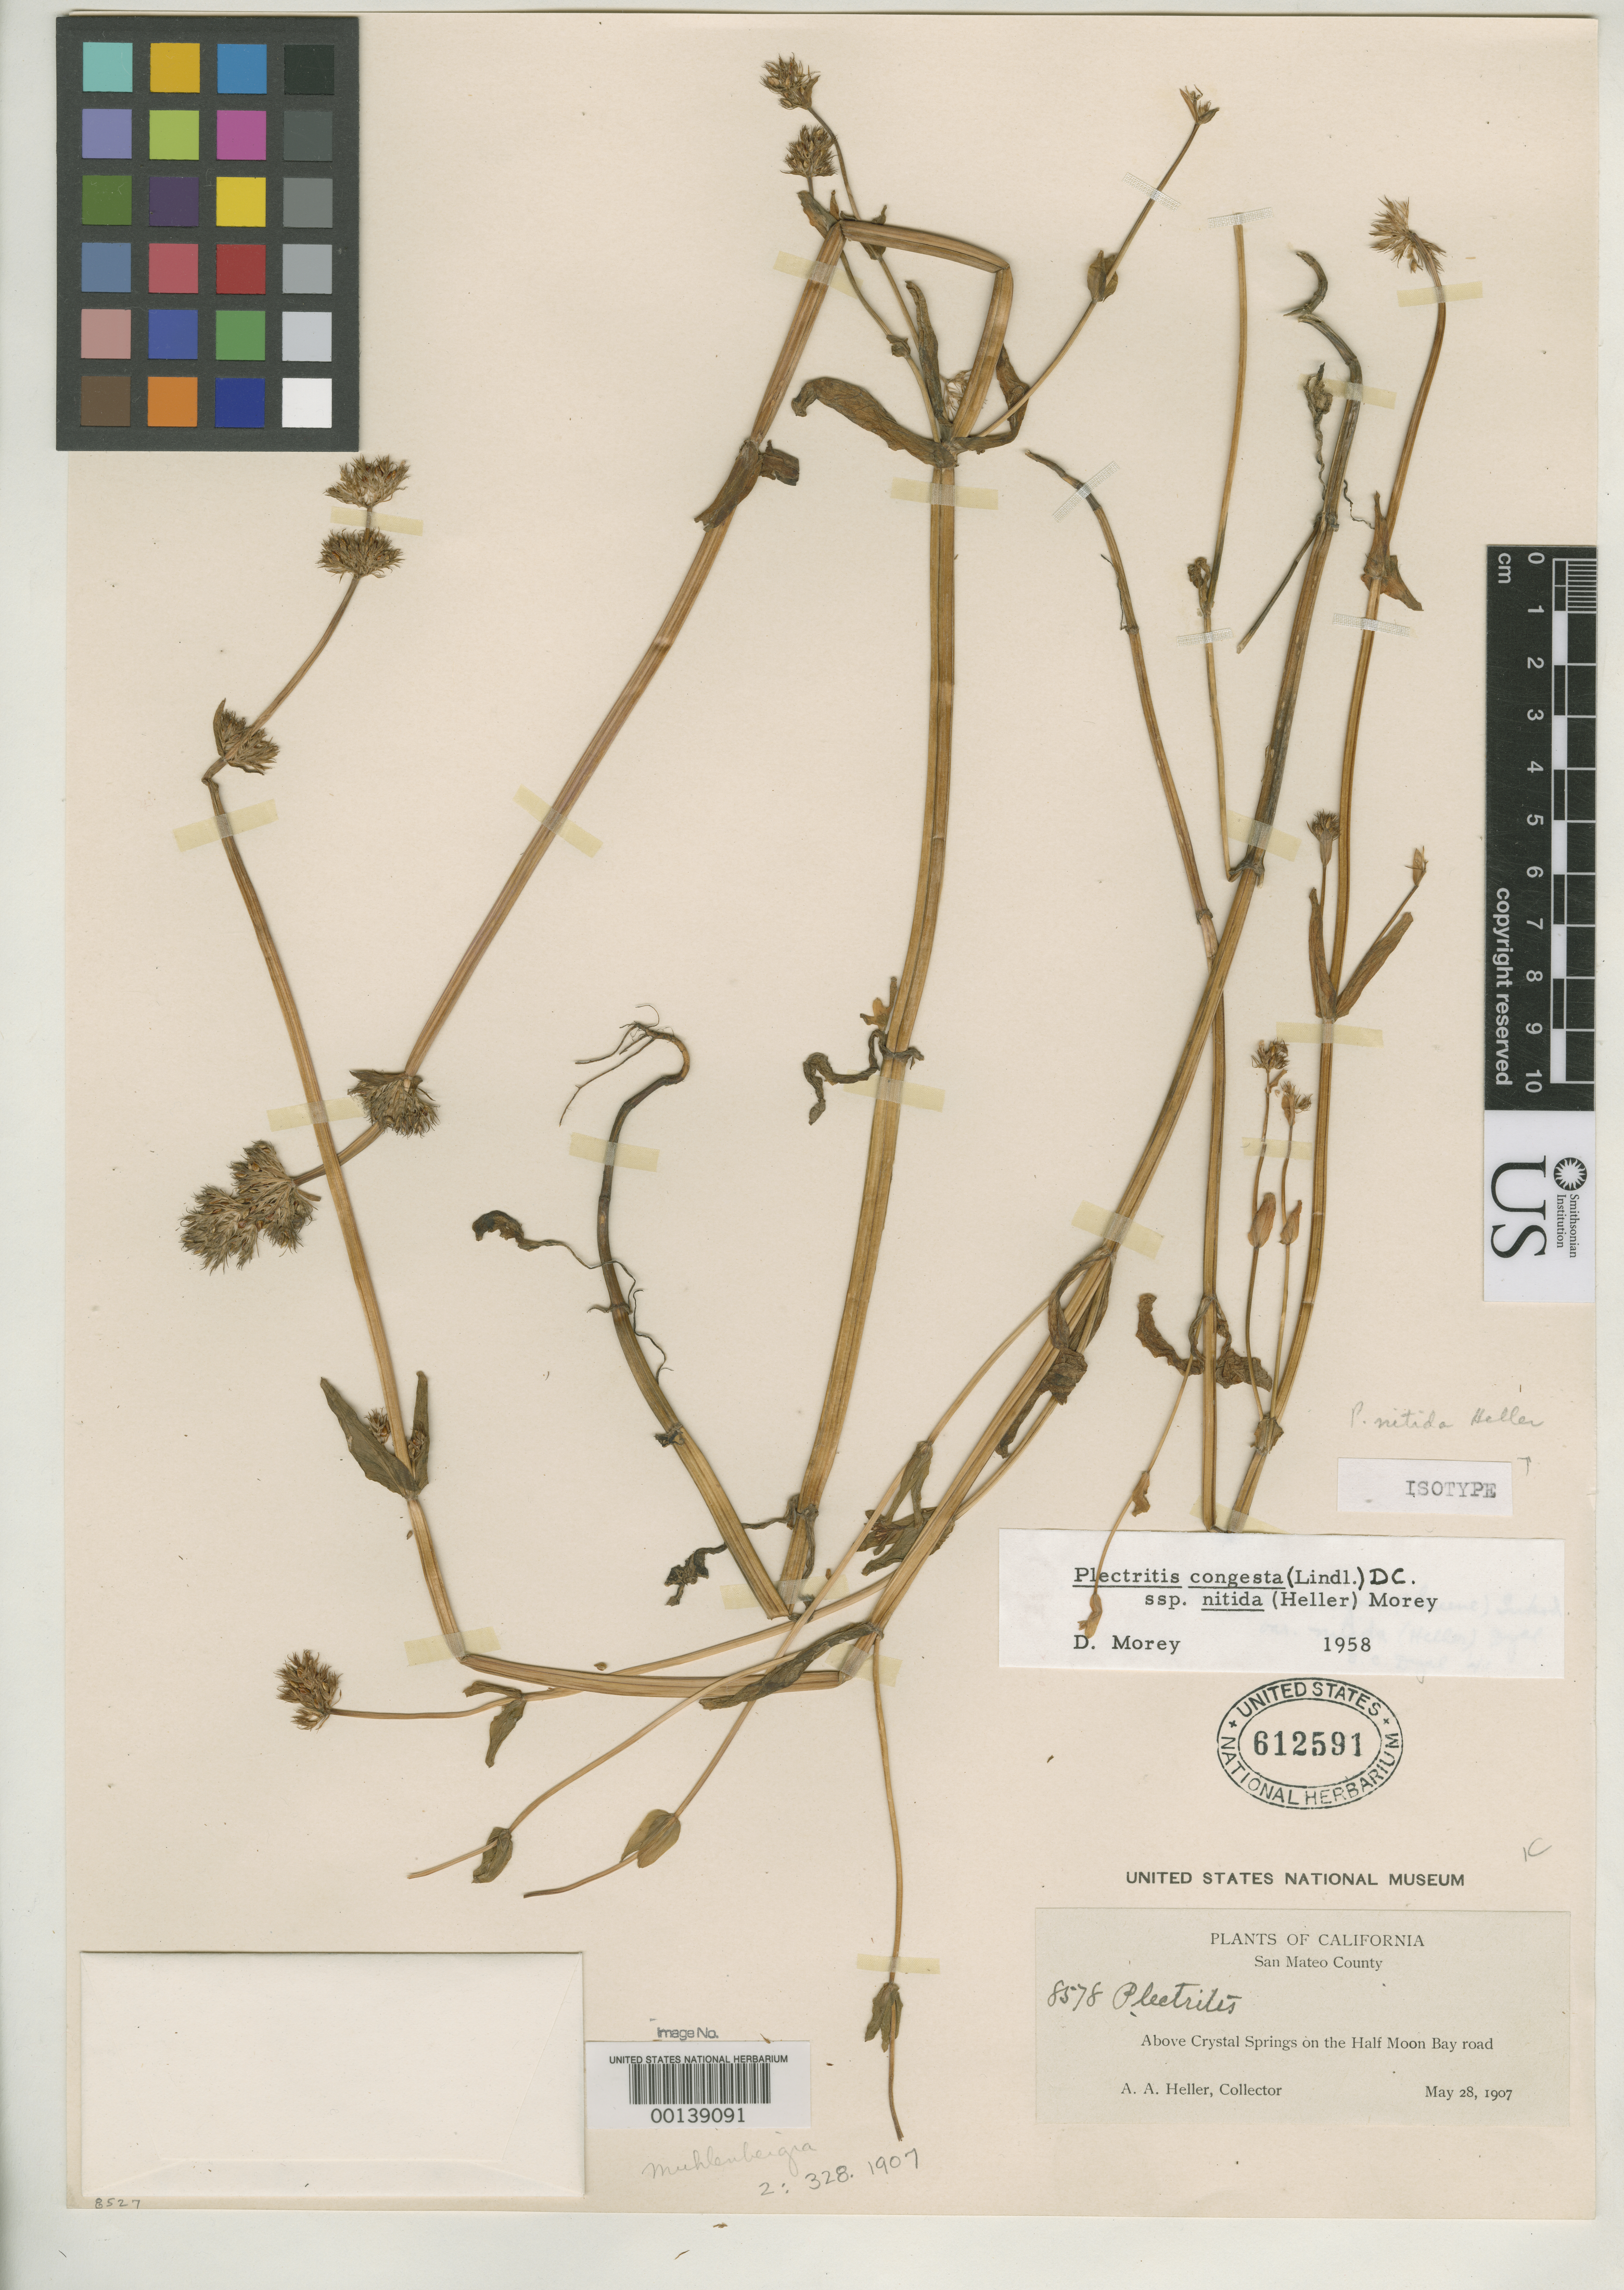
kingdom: Plantae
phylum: Tracheophyta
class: Magnoliopsida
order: Dipsacales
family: Caprifoliaceae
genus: Plectritis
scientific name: Plectritis nitida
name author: A. Heller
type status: Isotype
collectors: A. A. Heller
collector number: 8578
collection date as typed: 28 May 1907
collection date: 1907-05-28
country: United States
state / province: California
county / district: San Mateo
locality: Above Crystal Springs on Half Moon Bay.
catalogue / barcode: US 612591